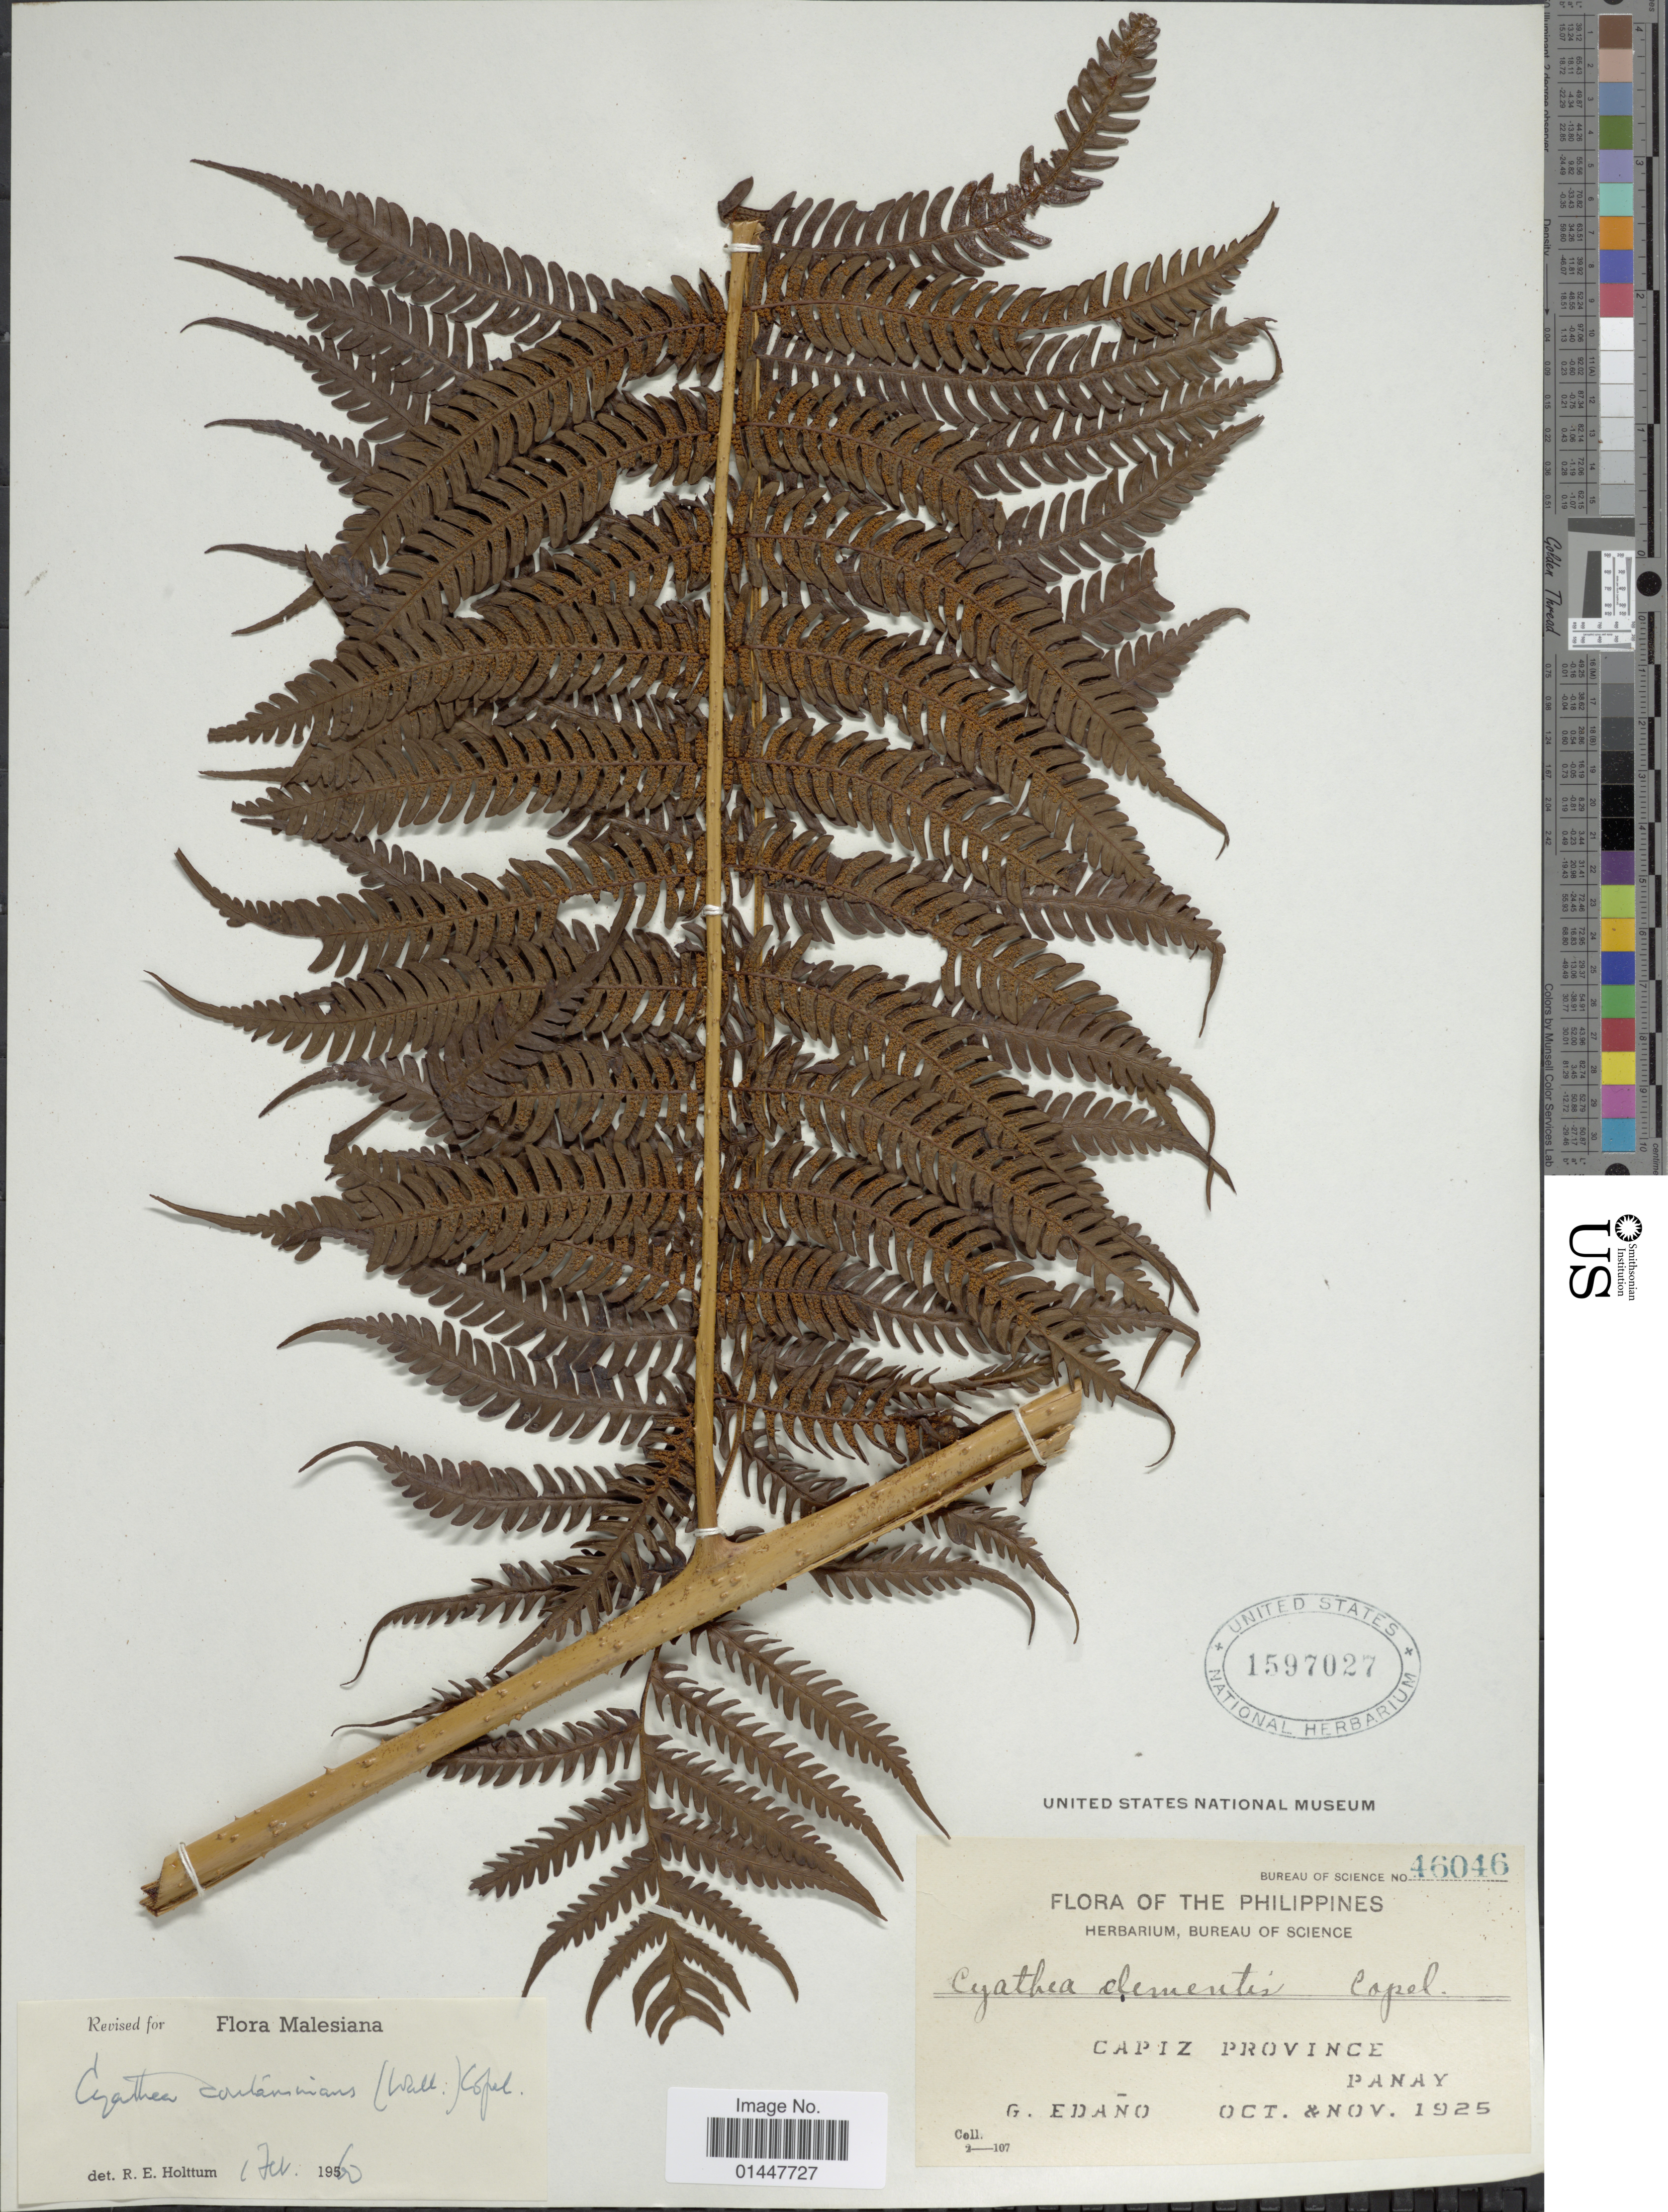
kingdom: Plantae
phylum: Tracheophyta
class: Polypodiopsida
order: Cyatheales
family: Cyatheaceae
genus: Sphaeropteris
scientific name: Sphaeropteris glauca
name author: (Blume) R.M. Tryon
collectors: G. Edaño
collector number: Bureau of Science 46046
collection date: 1925-10/1925-11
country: Philippines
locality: Capiz Province, Panay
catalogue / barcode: US 1597027